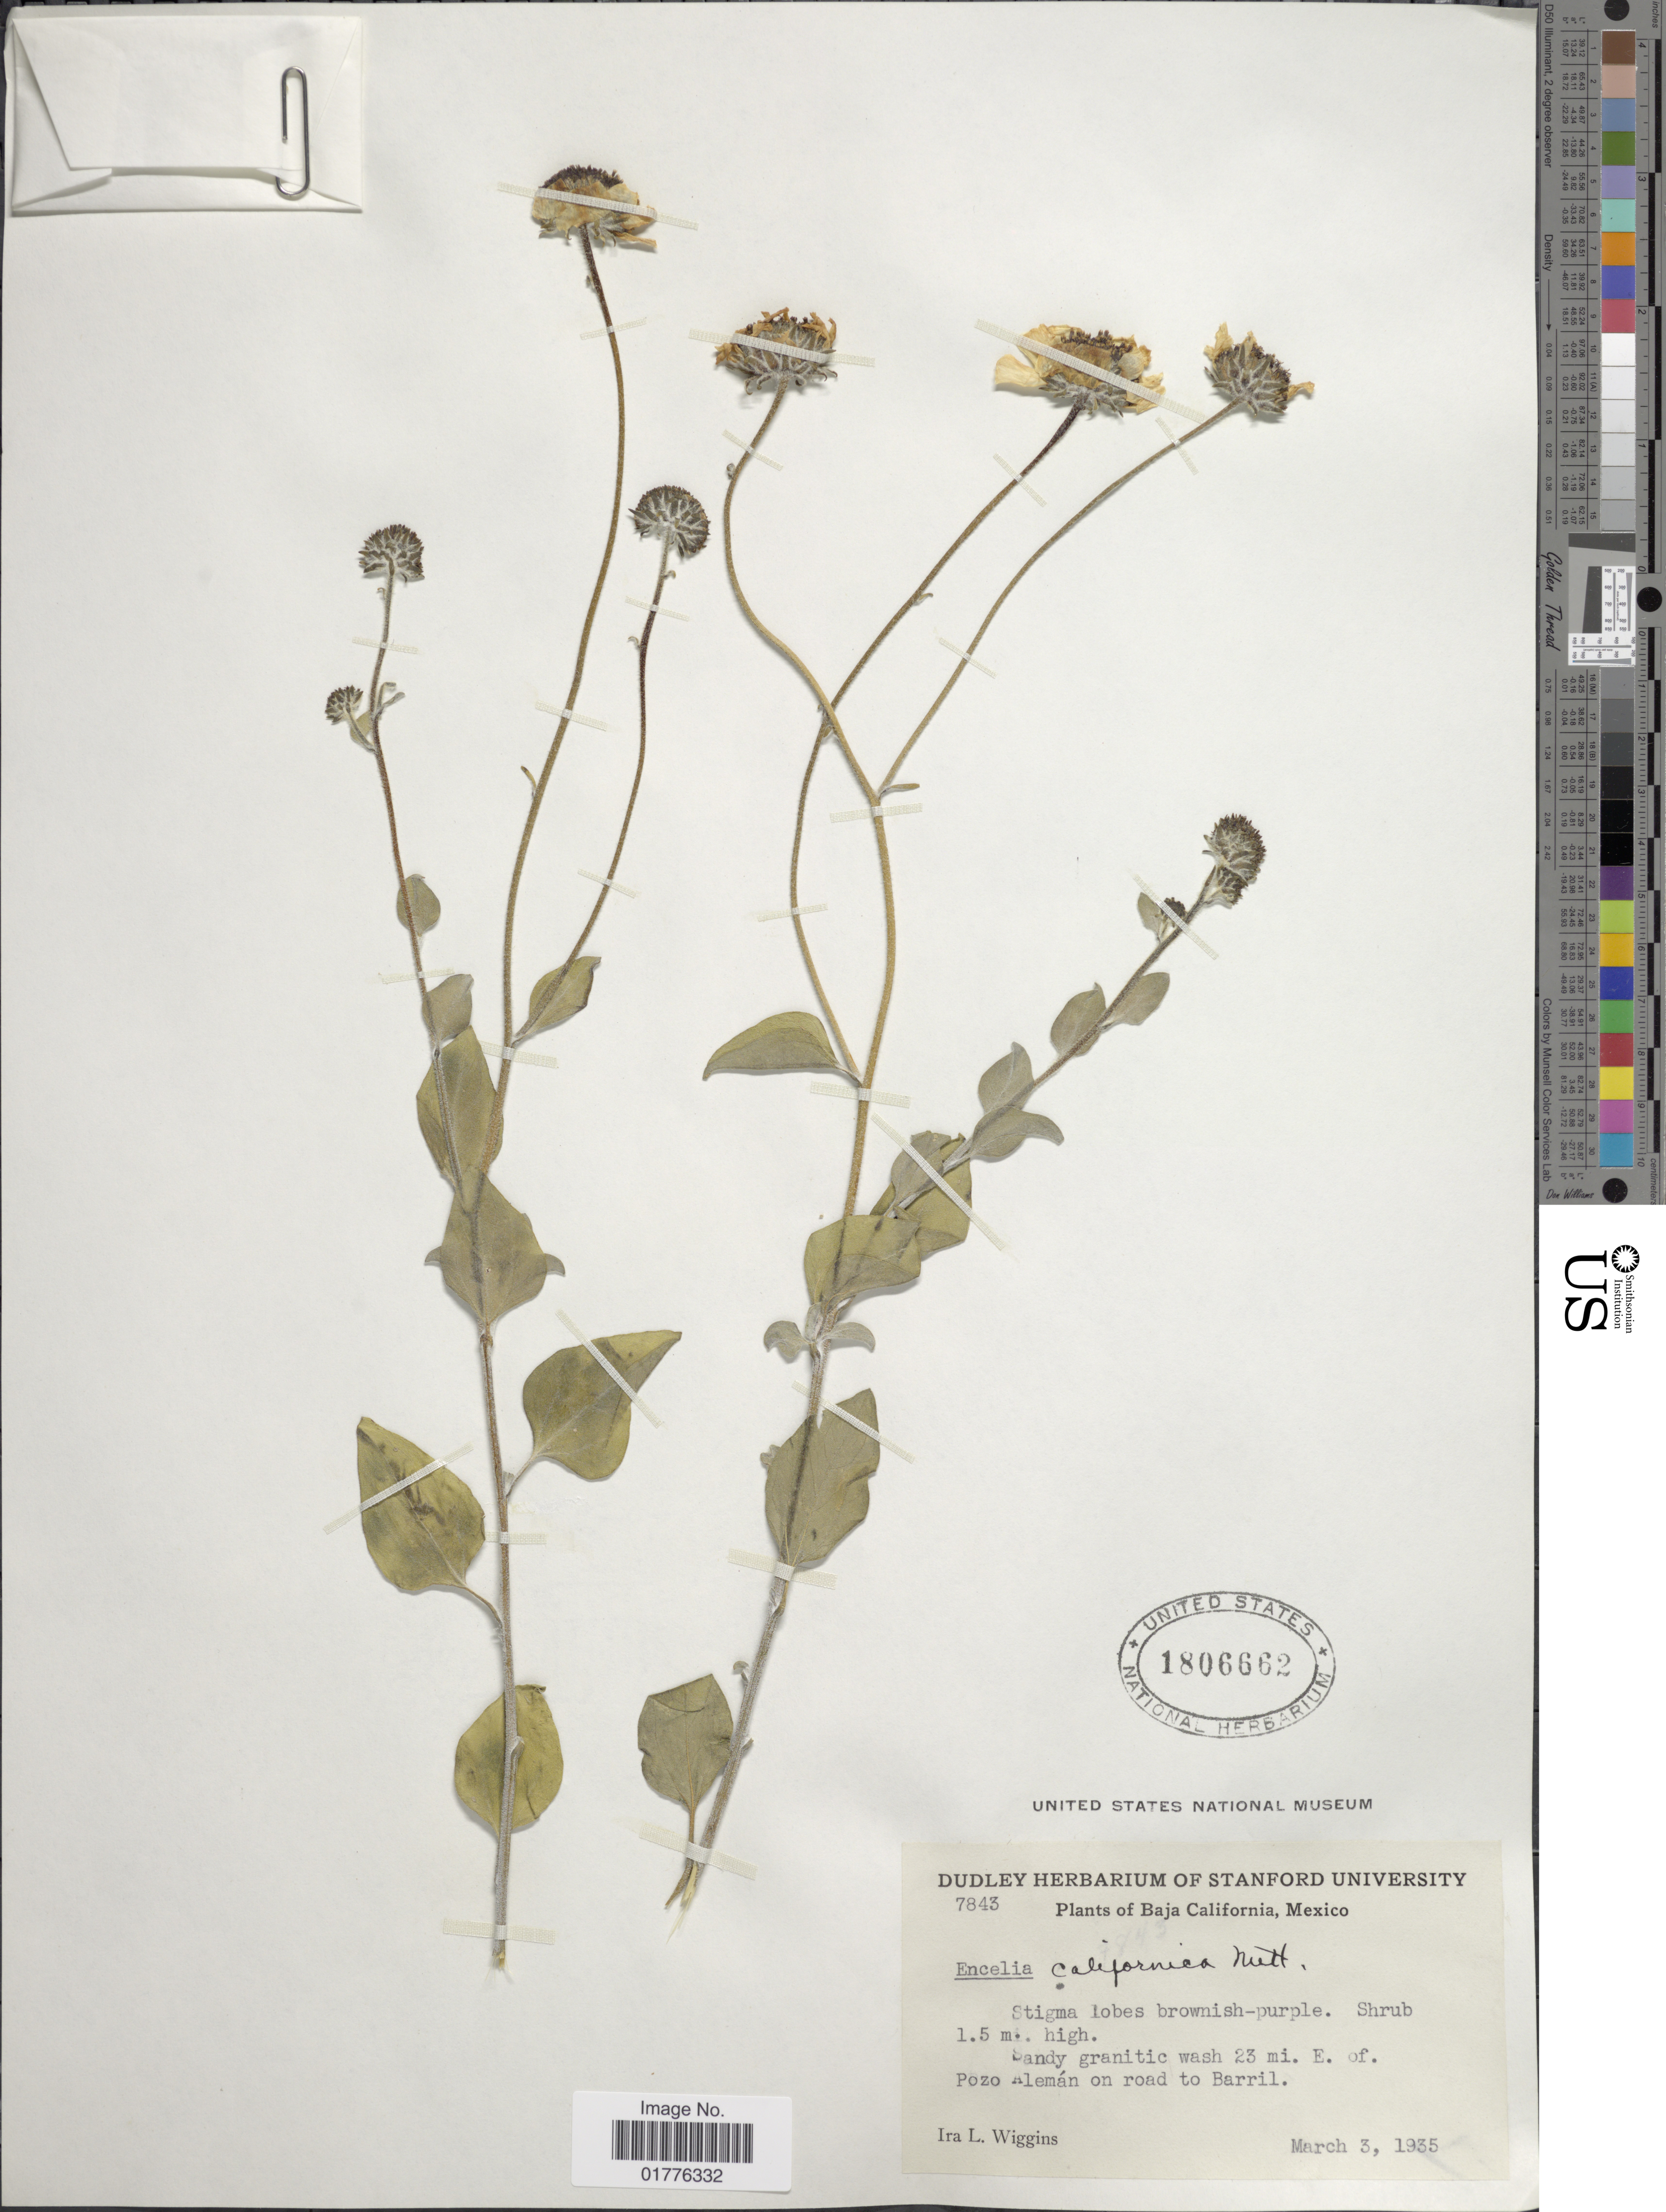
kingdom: Plantae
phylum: Tracheophyta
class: Magnoliopsida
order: Asterales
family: Asteraceae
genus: Encelia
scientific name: Encelia californica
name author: Nutt.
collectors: I. L. Wiggins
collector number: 7843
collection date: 1935-03-03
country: Mexico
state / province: Baja California Sur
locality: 23 mi. E. of. Pozo Aleman on road to Barril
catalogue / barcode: US 180662